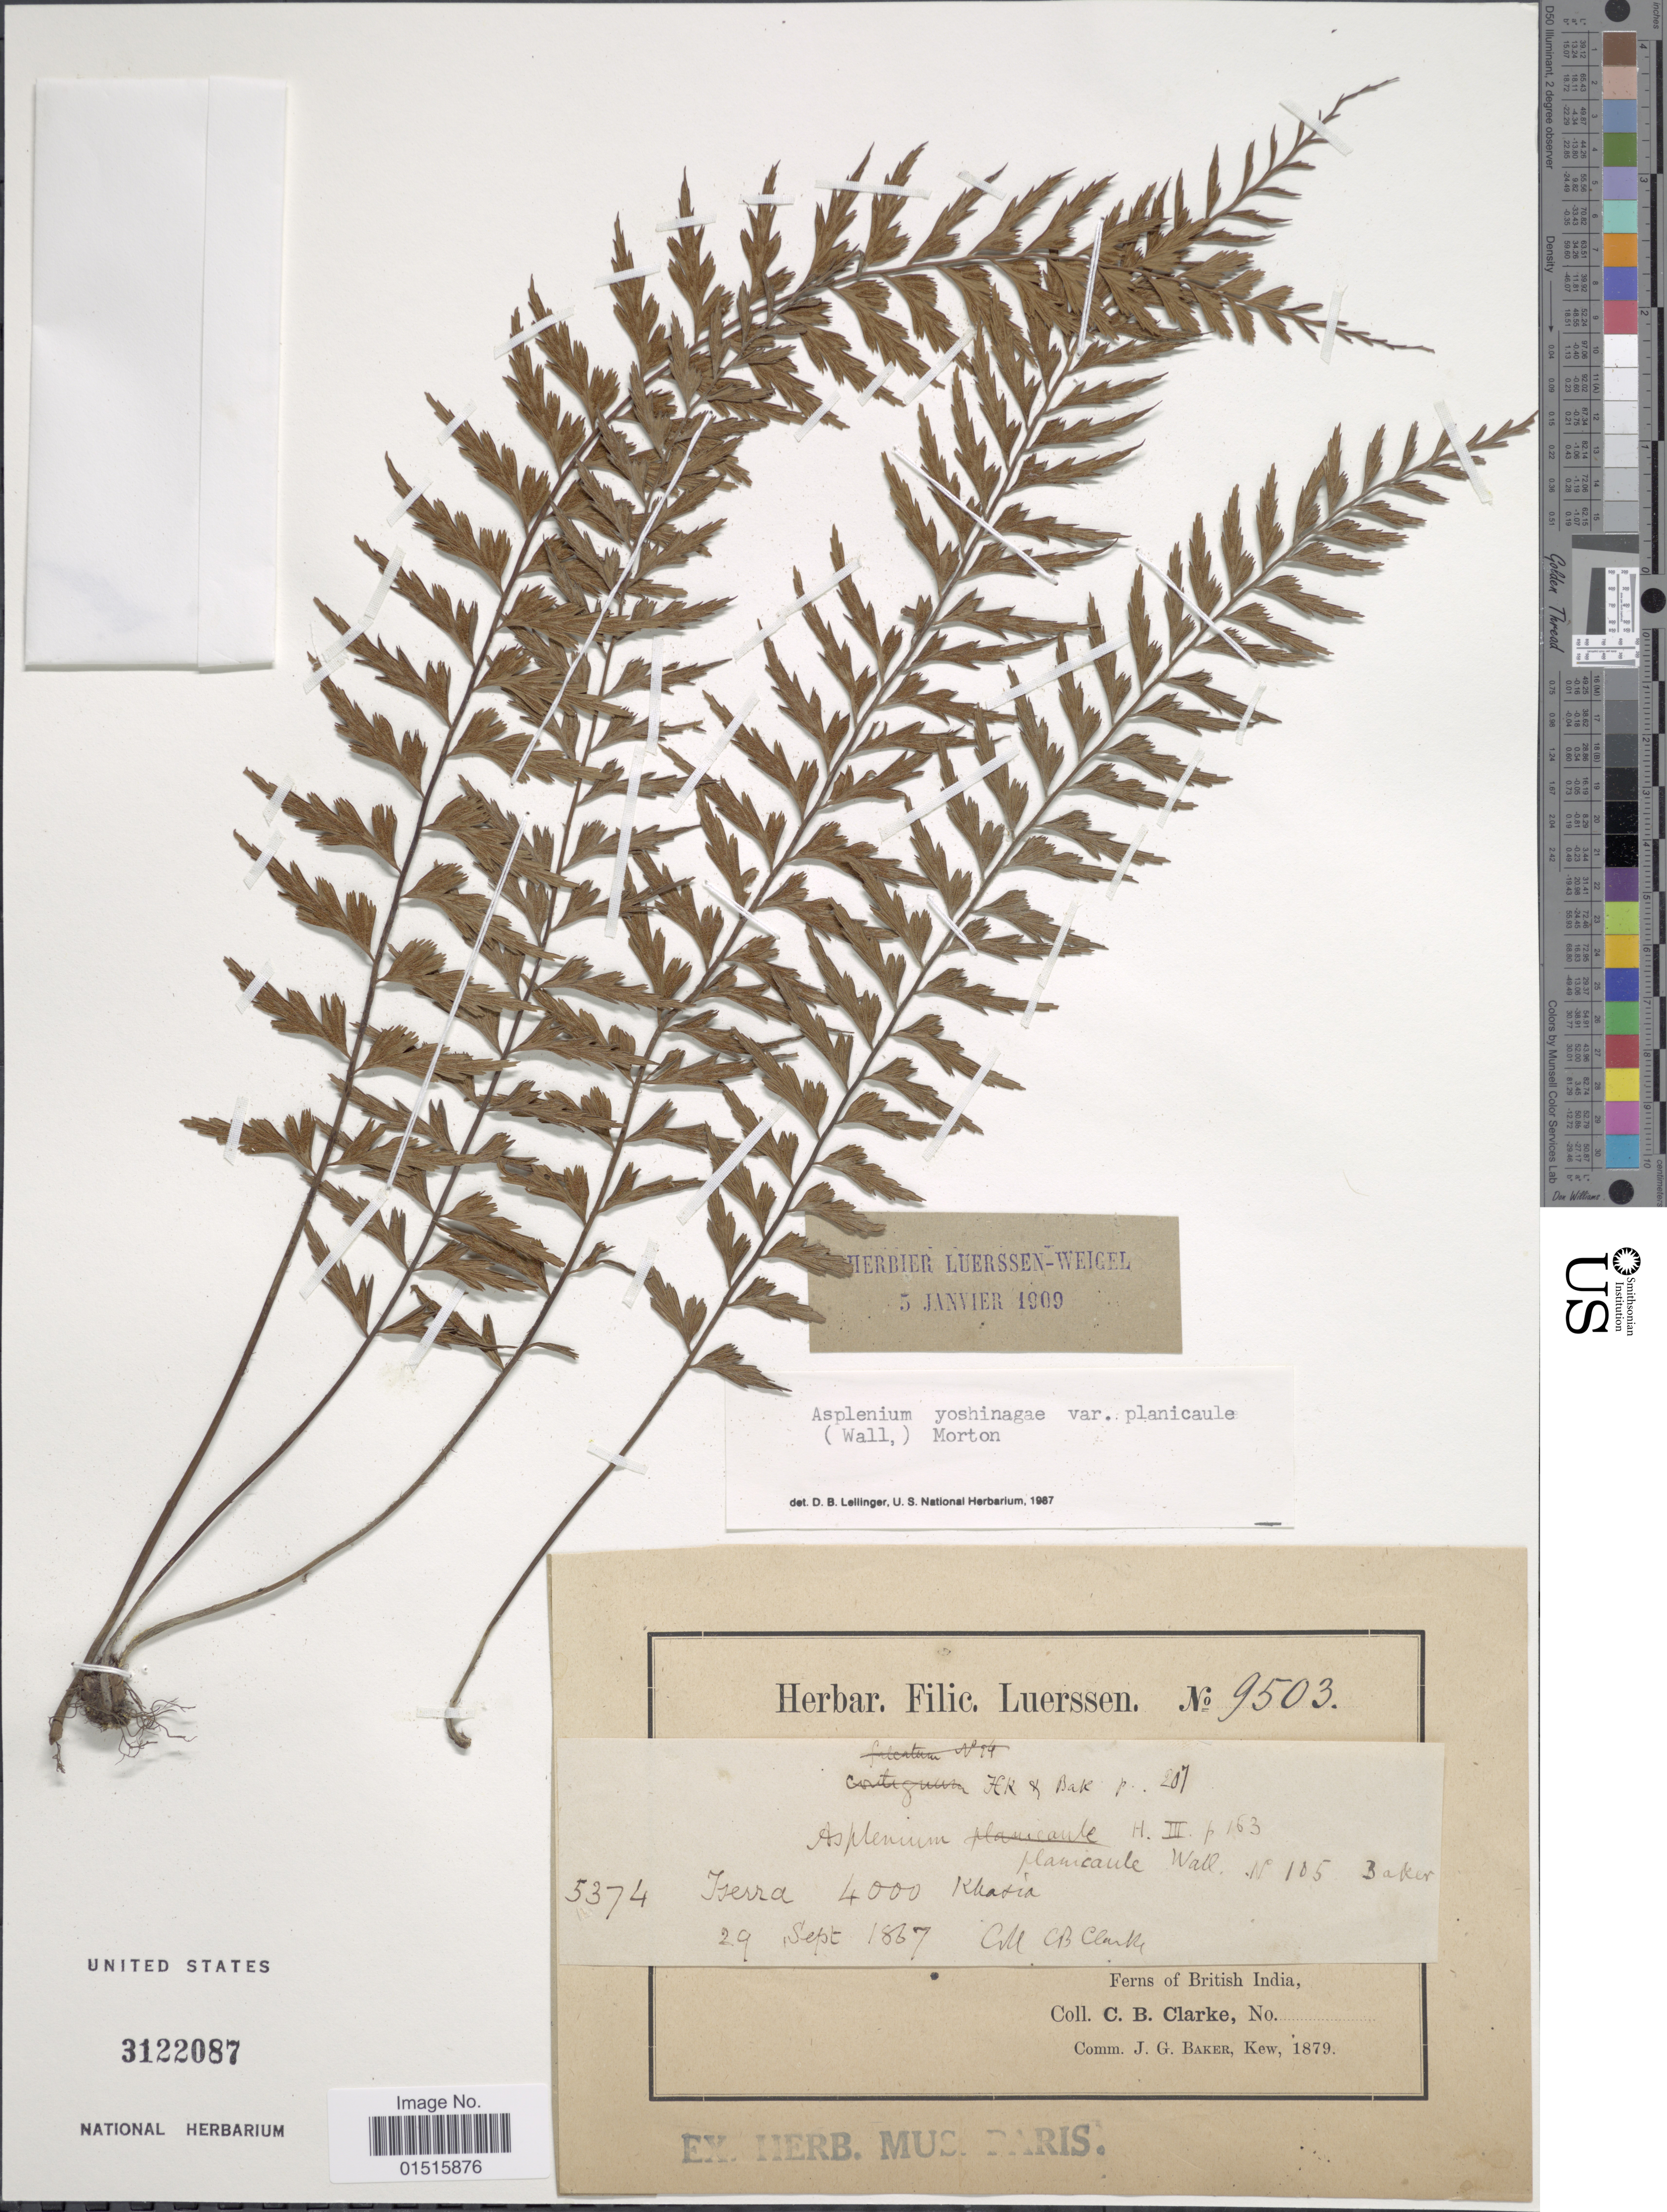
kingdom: Plantae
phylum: Tracheophyta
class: Polypodiopsida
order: Polypodiales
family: Aspleniaceae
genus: Asplenium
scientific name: Asplenium yoshinagae var. planicaule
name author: (Wall. ex Mett.) C.V. Morton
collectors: C. B. Clarke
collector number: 105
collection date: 1867-09-29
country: India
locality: Ferns of British India, Iserra, Khatia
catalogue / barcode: US 3122087